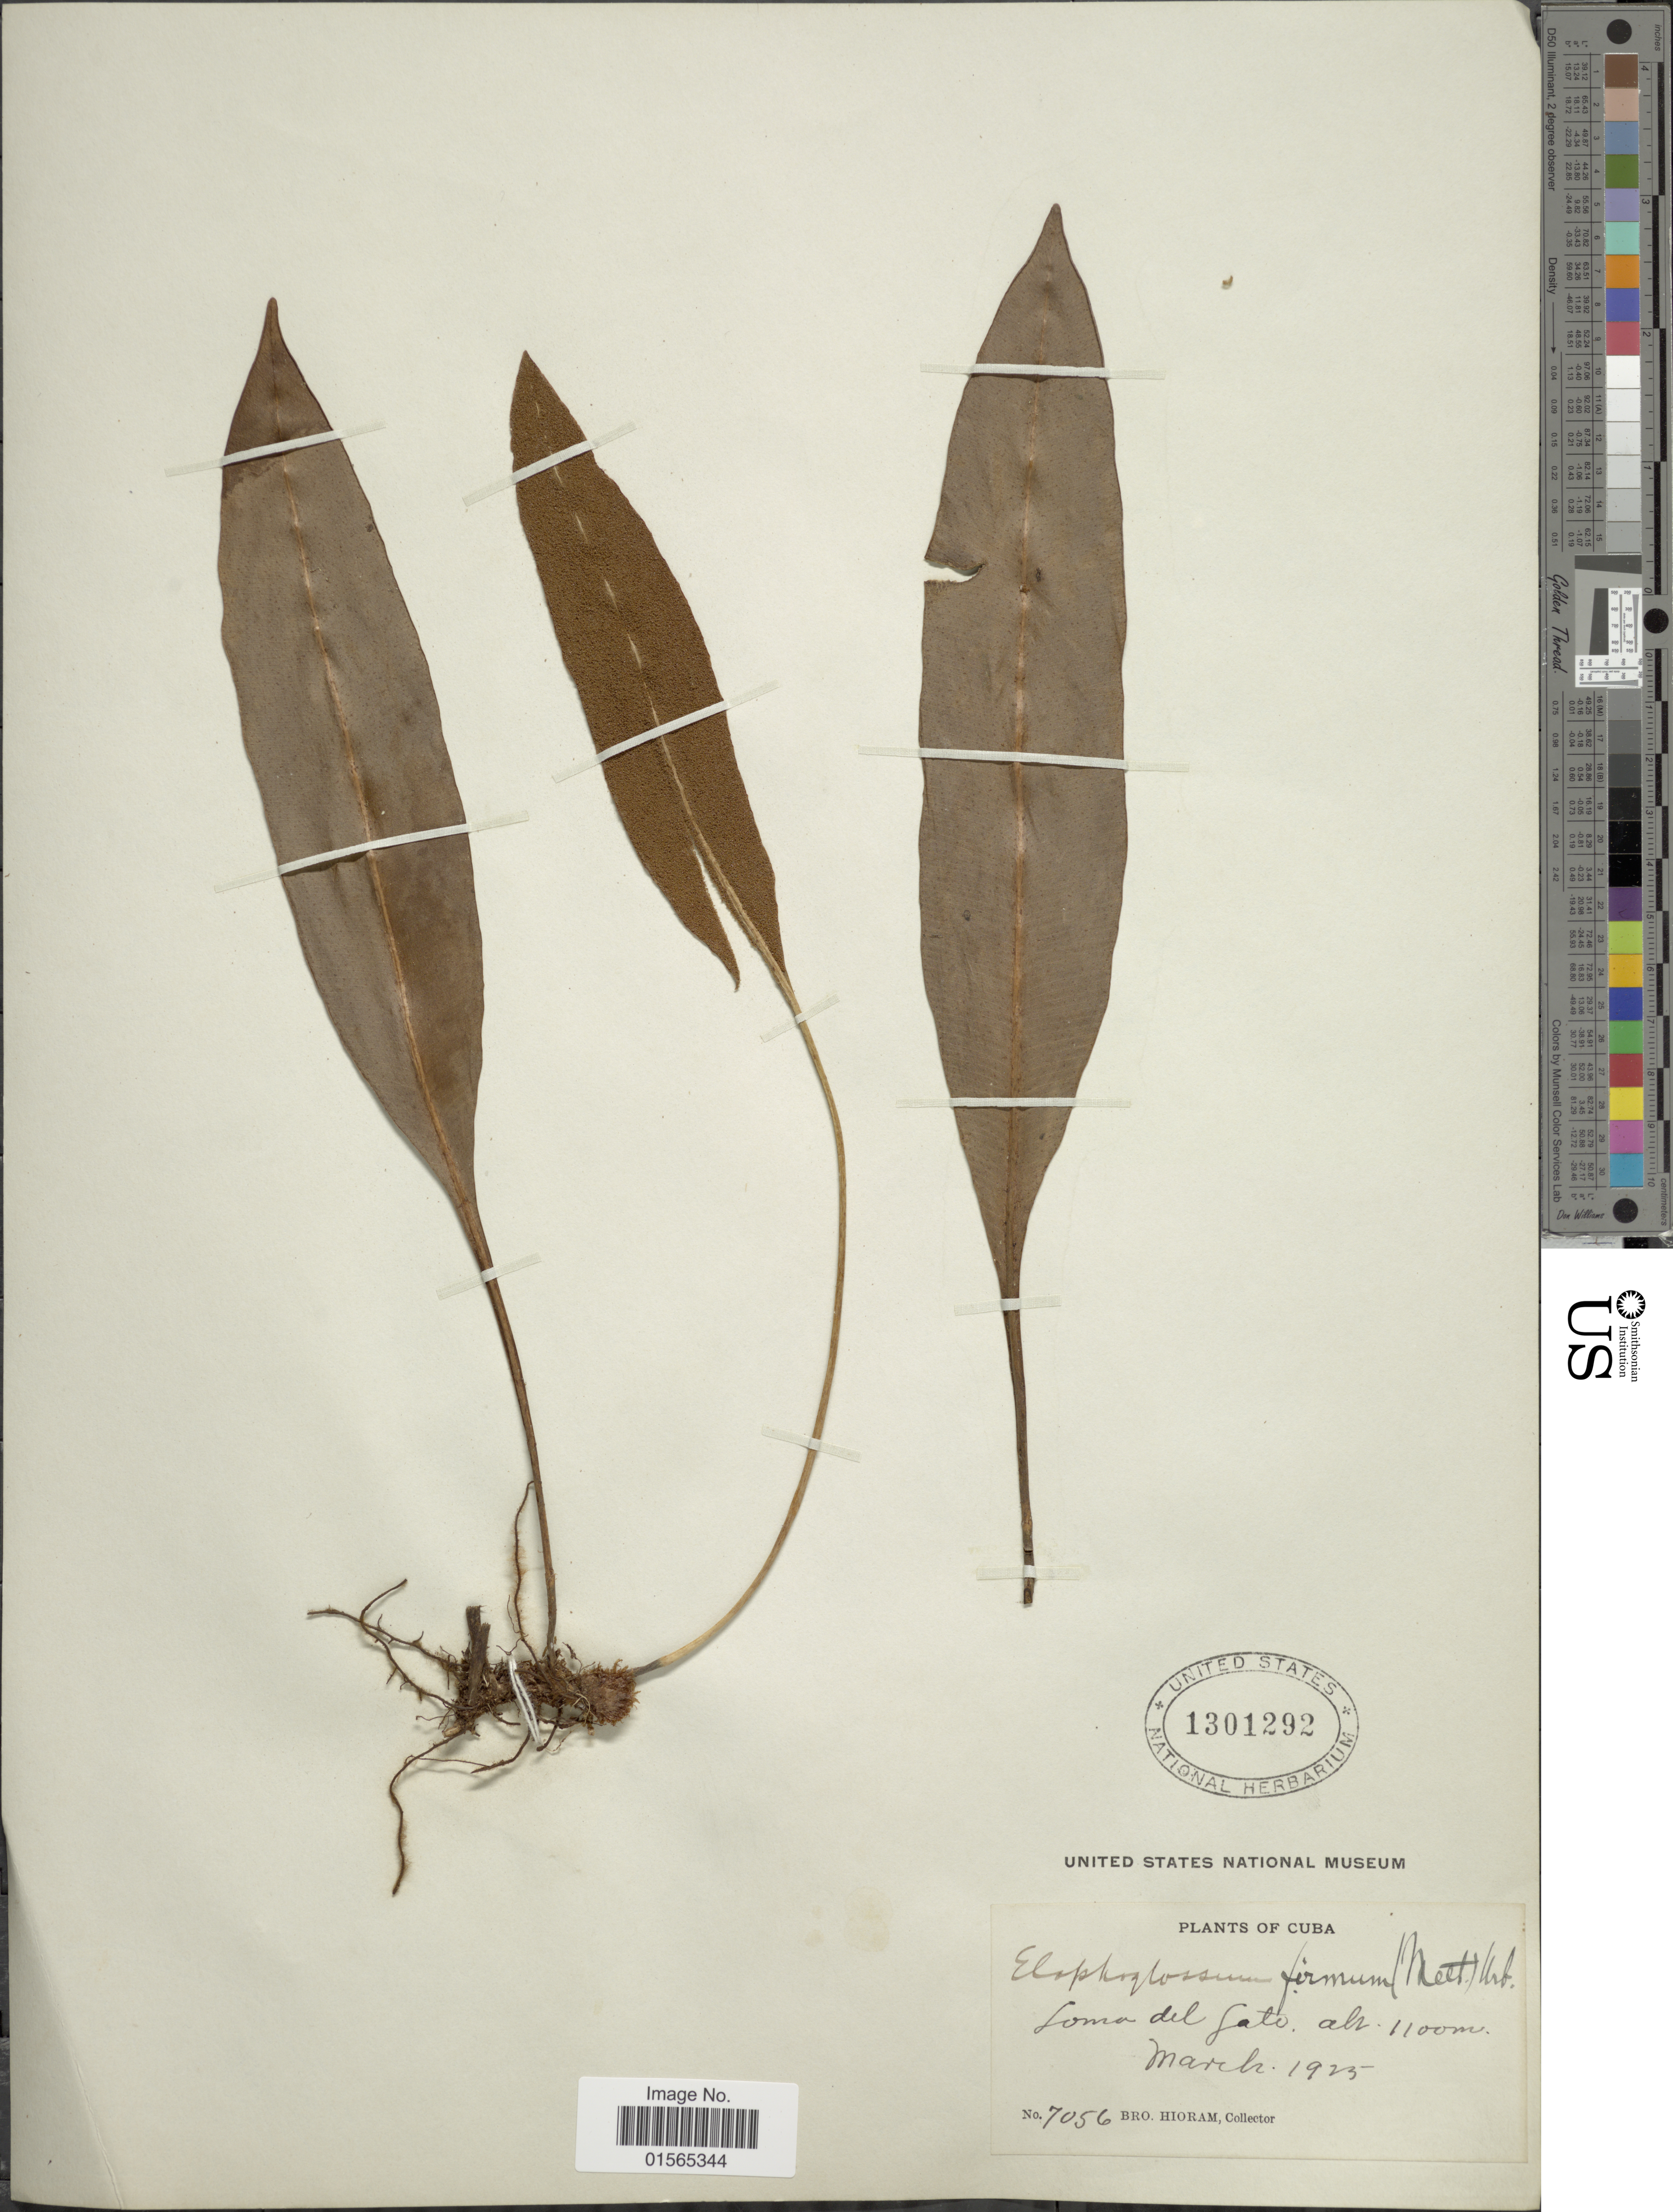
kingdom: Plantae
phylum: Tracheophyta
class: Polypodiopsida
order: Polypodiales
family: Dryopteridaceae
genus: Elaphoglossum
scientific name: Elaphoglossum firmum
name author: (Mett.) Urb.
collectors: Bro. Hioram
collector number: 7056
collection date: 1925-03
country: Cuba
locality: Loma del Gato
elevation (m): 1100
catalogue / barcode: US 1301292